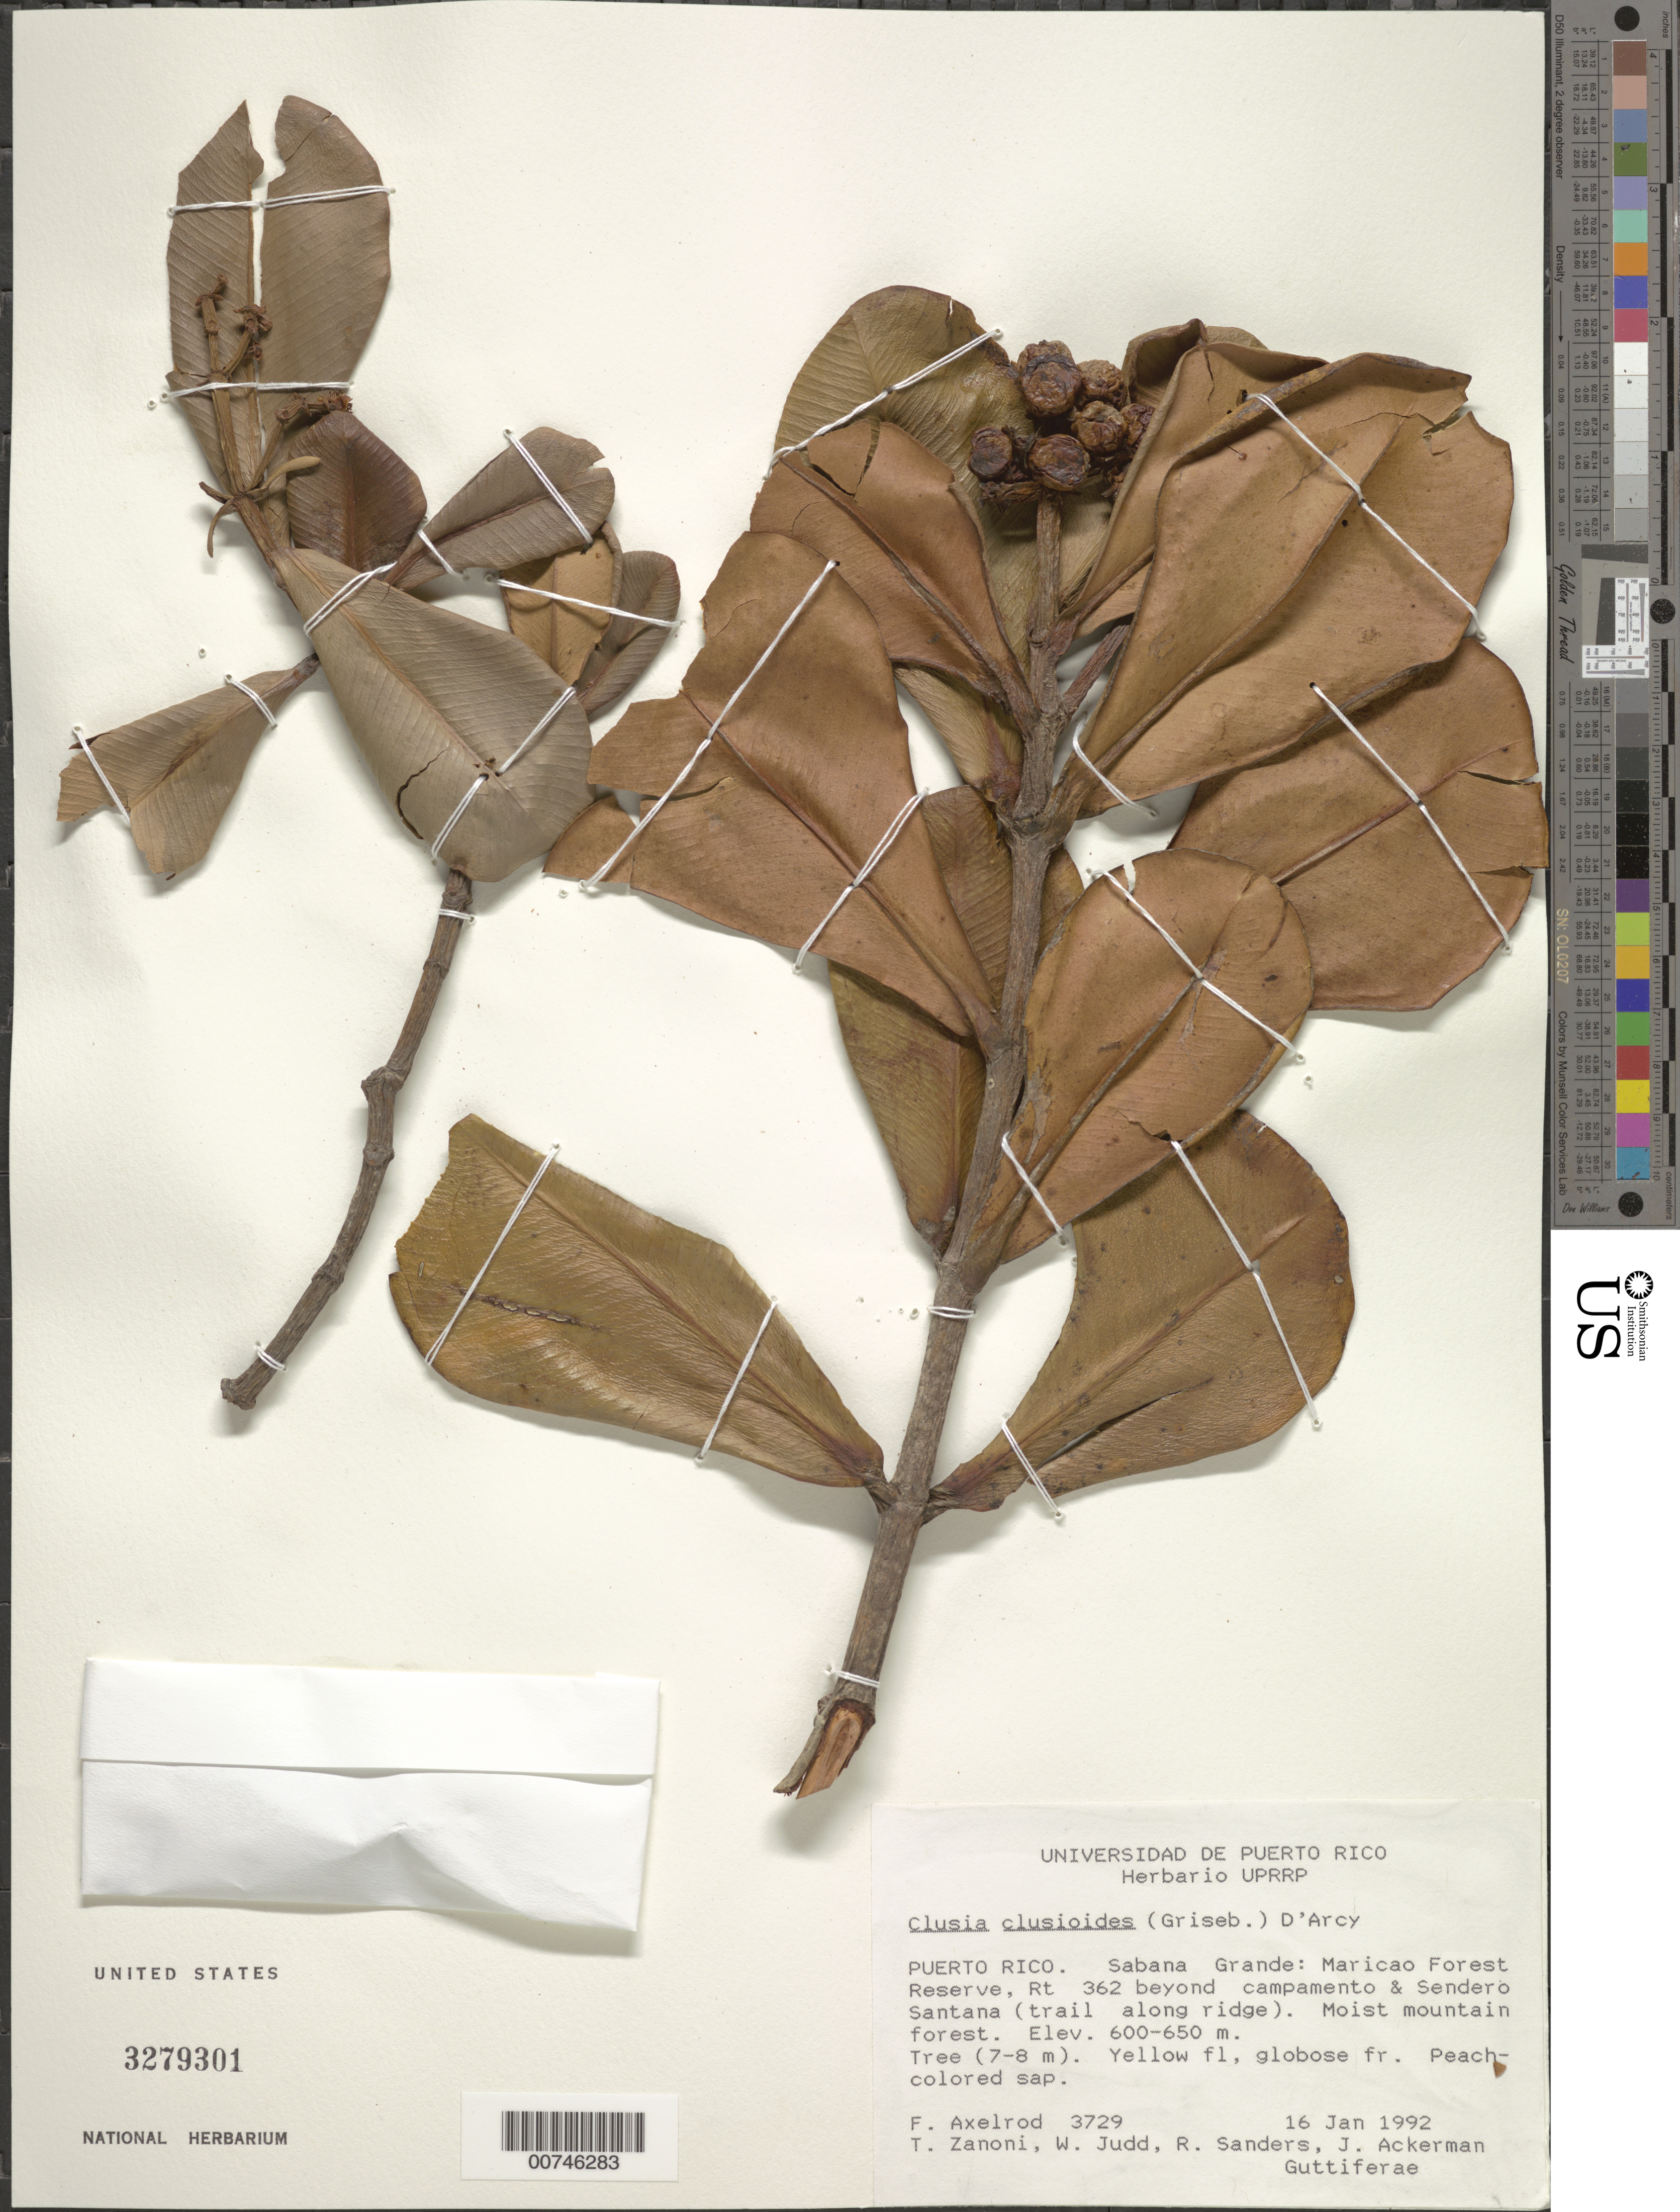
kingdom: Plantae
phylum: Tracheophyta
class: Magnoliopsida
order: Malpighiales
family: Clusiaceae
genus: Clusia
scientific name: Clusia clusioides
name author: (Griseb.) D'Arcy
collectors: F. S. Axelrod, T. A. Zanoni, W. Judd, R. Sanders & J. Ackerman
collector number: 3729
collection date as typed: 16 Jan 1992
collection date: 1992-01-16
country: Puerto Rico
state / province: Maricao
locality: Sabana Grande: Maricao Forest Reserve, Rt 362 beyond campamento & Sendero Santana (trail along ridge)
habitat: Moist mounatin forest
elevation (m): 600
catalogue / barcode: US 3279301